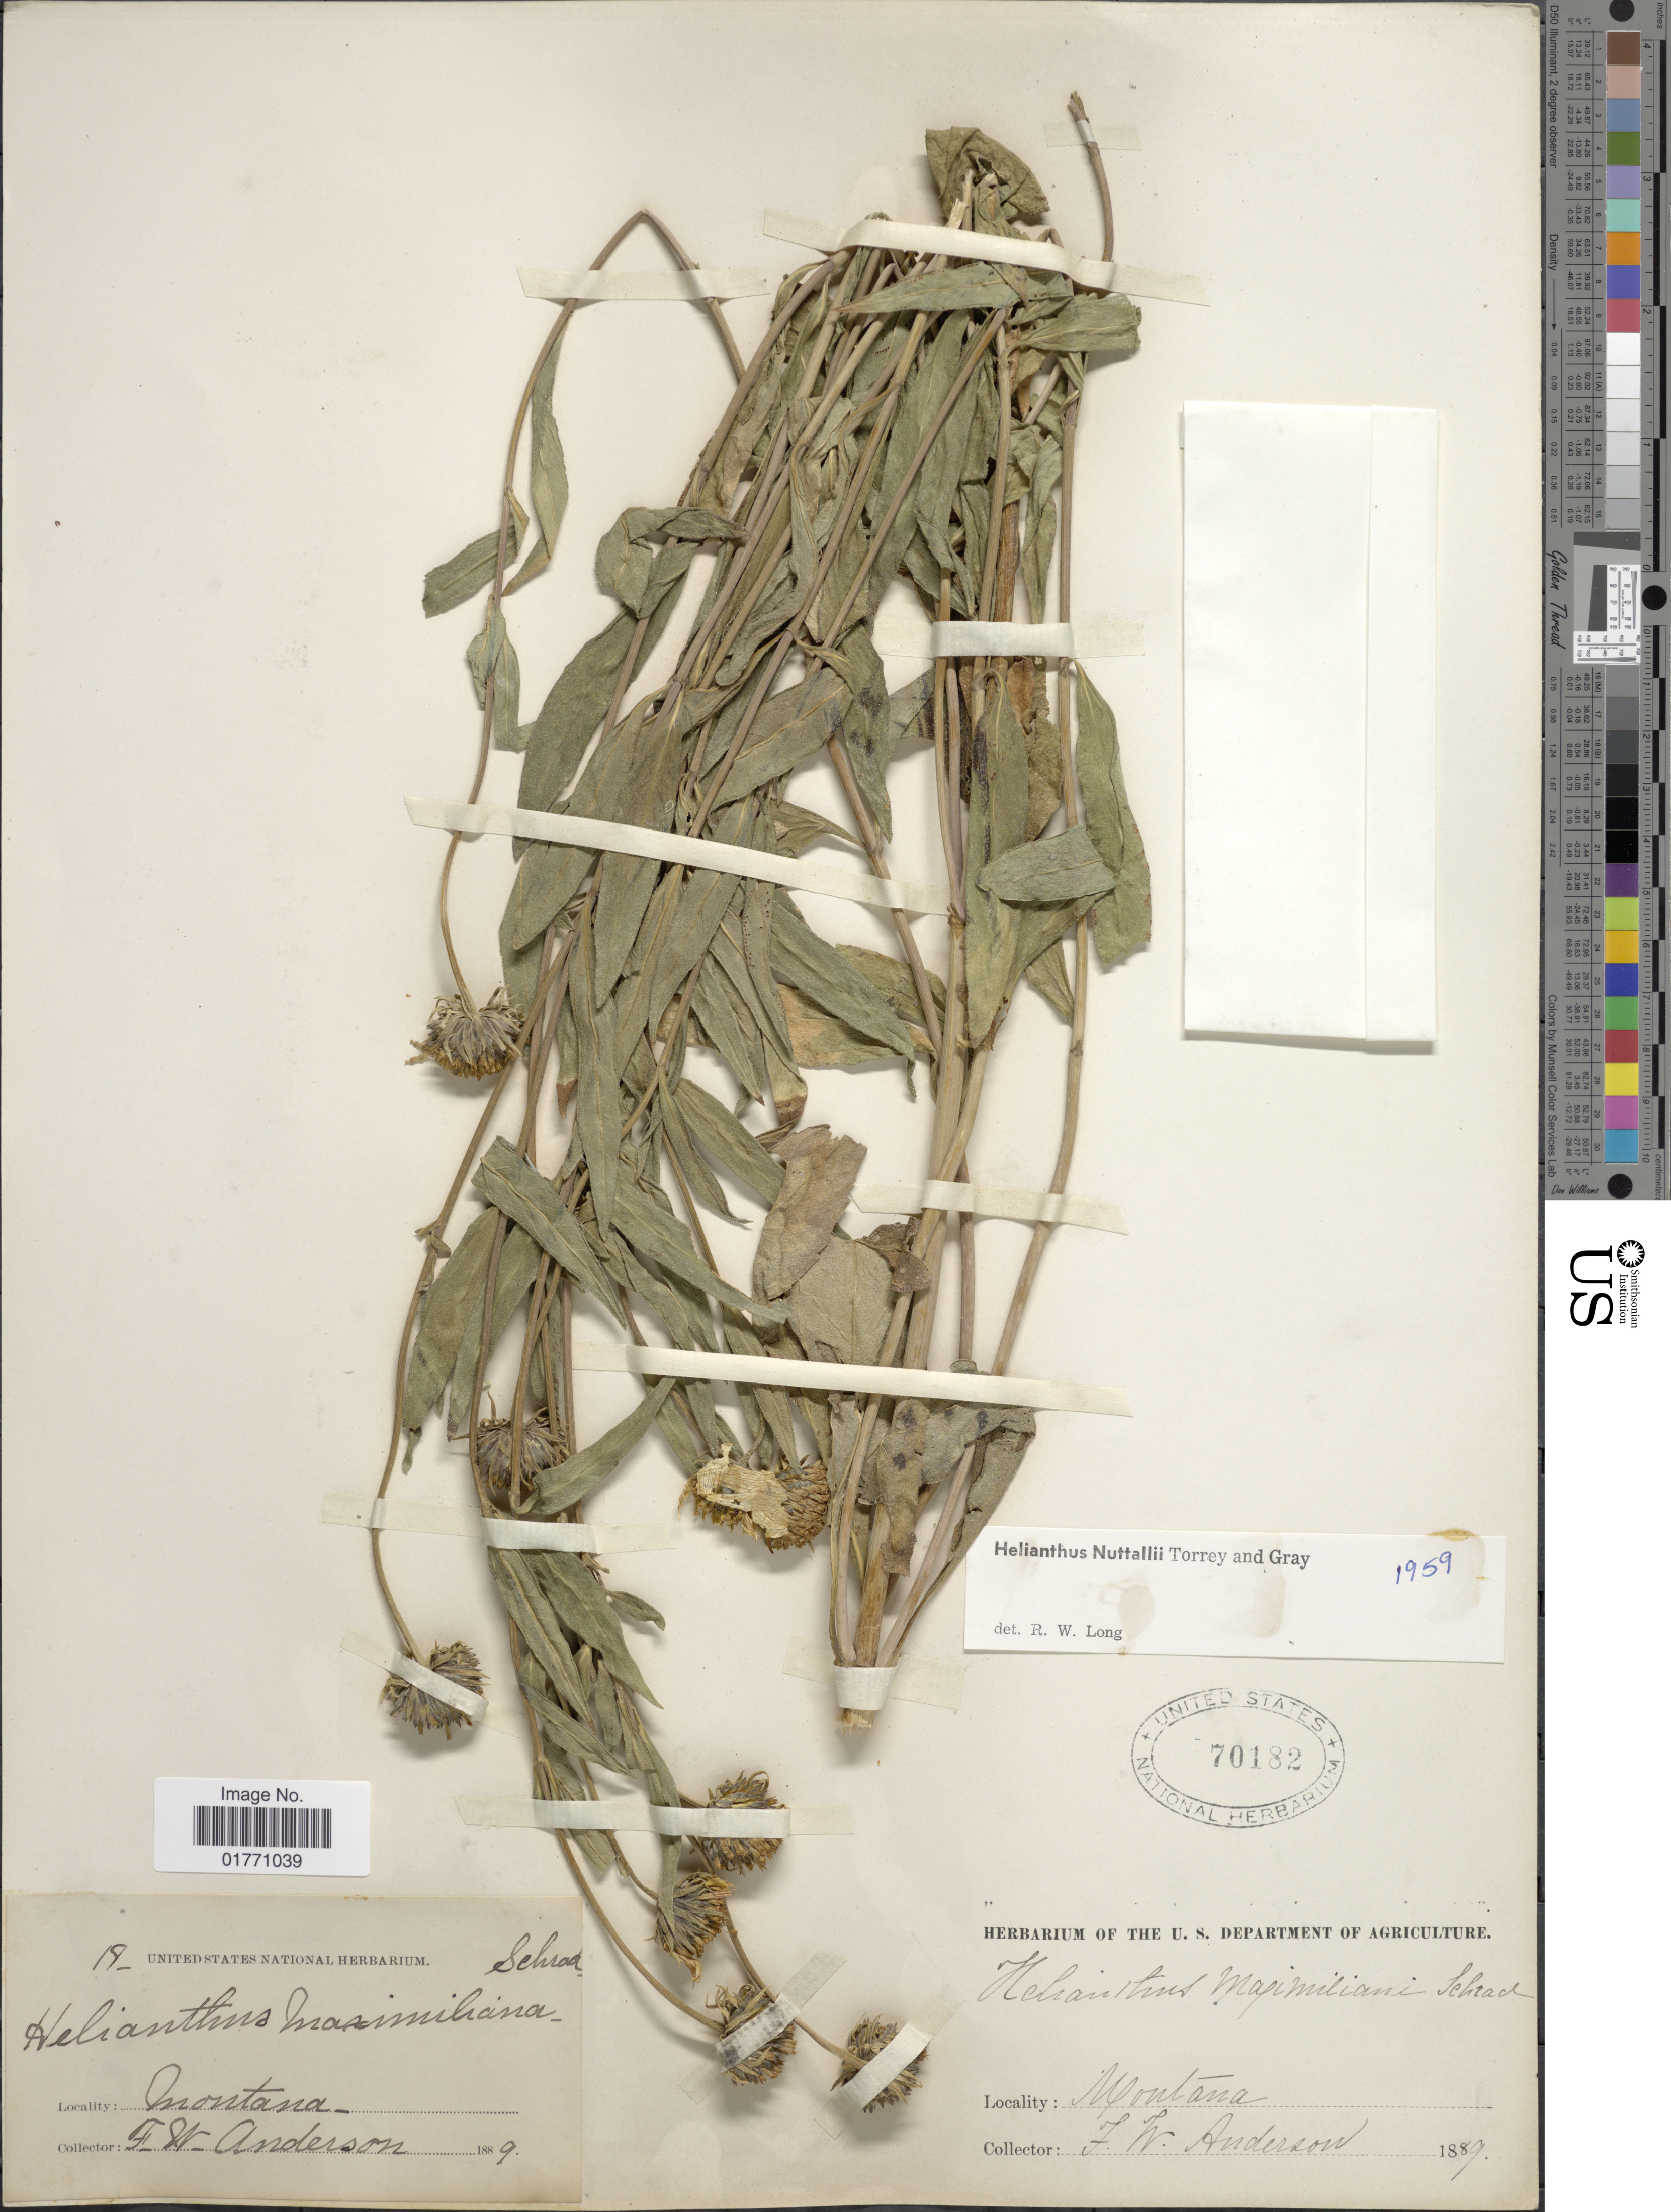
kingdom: Plantae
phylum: Tracheophyta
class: Magnoliopsida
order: Asterales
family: Asteraceae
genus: Helianthus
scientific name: Helianthus nuttallii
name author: Torr. & A. Gray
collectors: F. W. Anderson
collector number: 18*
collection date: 1889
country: United States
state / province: Montana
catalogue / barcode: US 70182